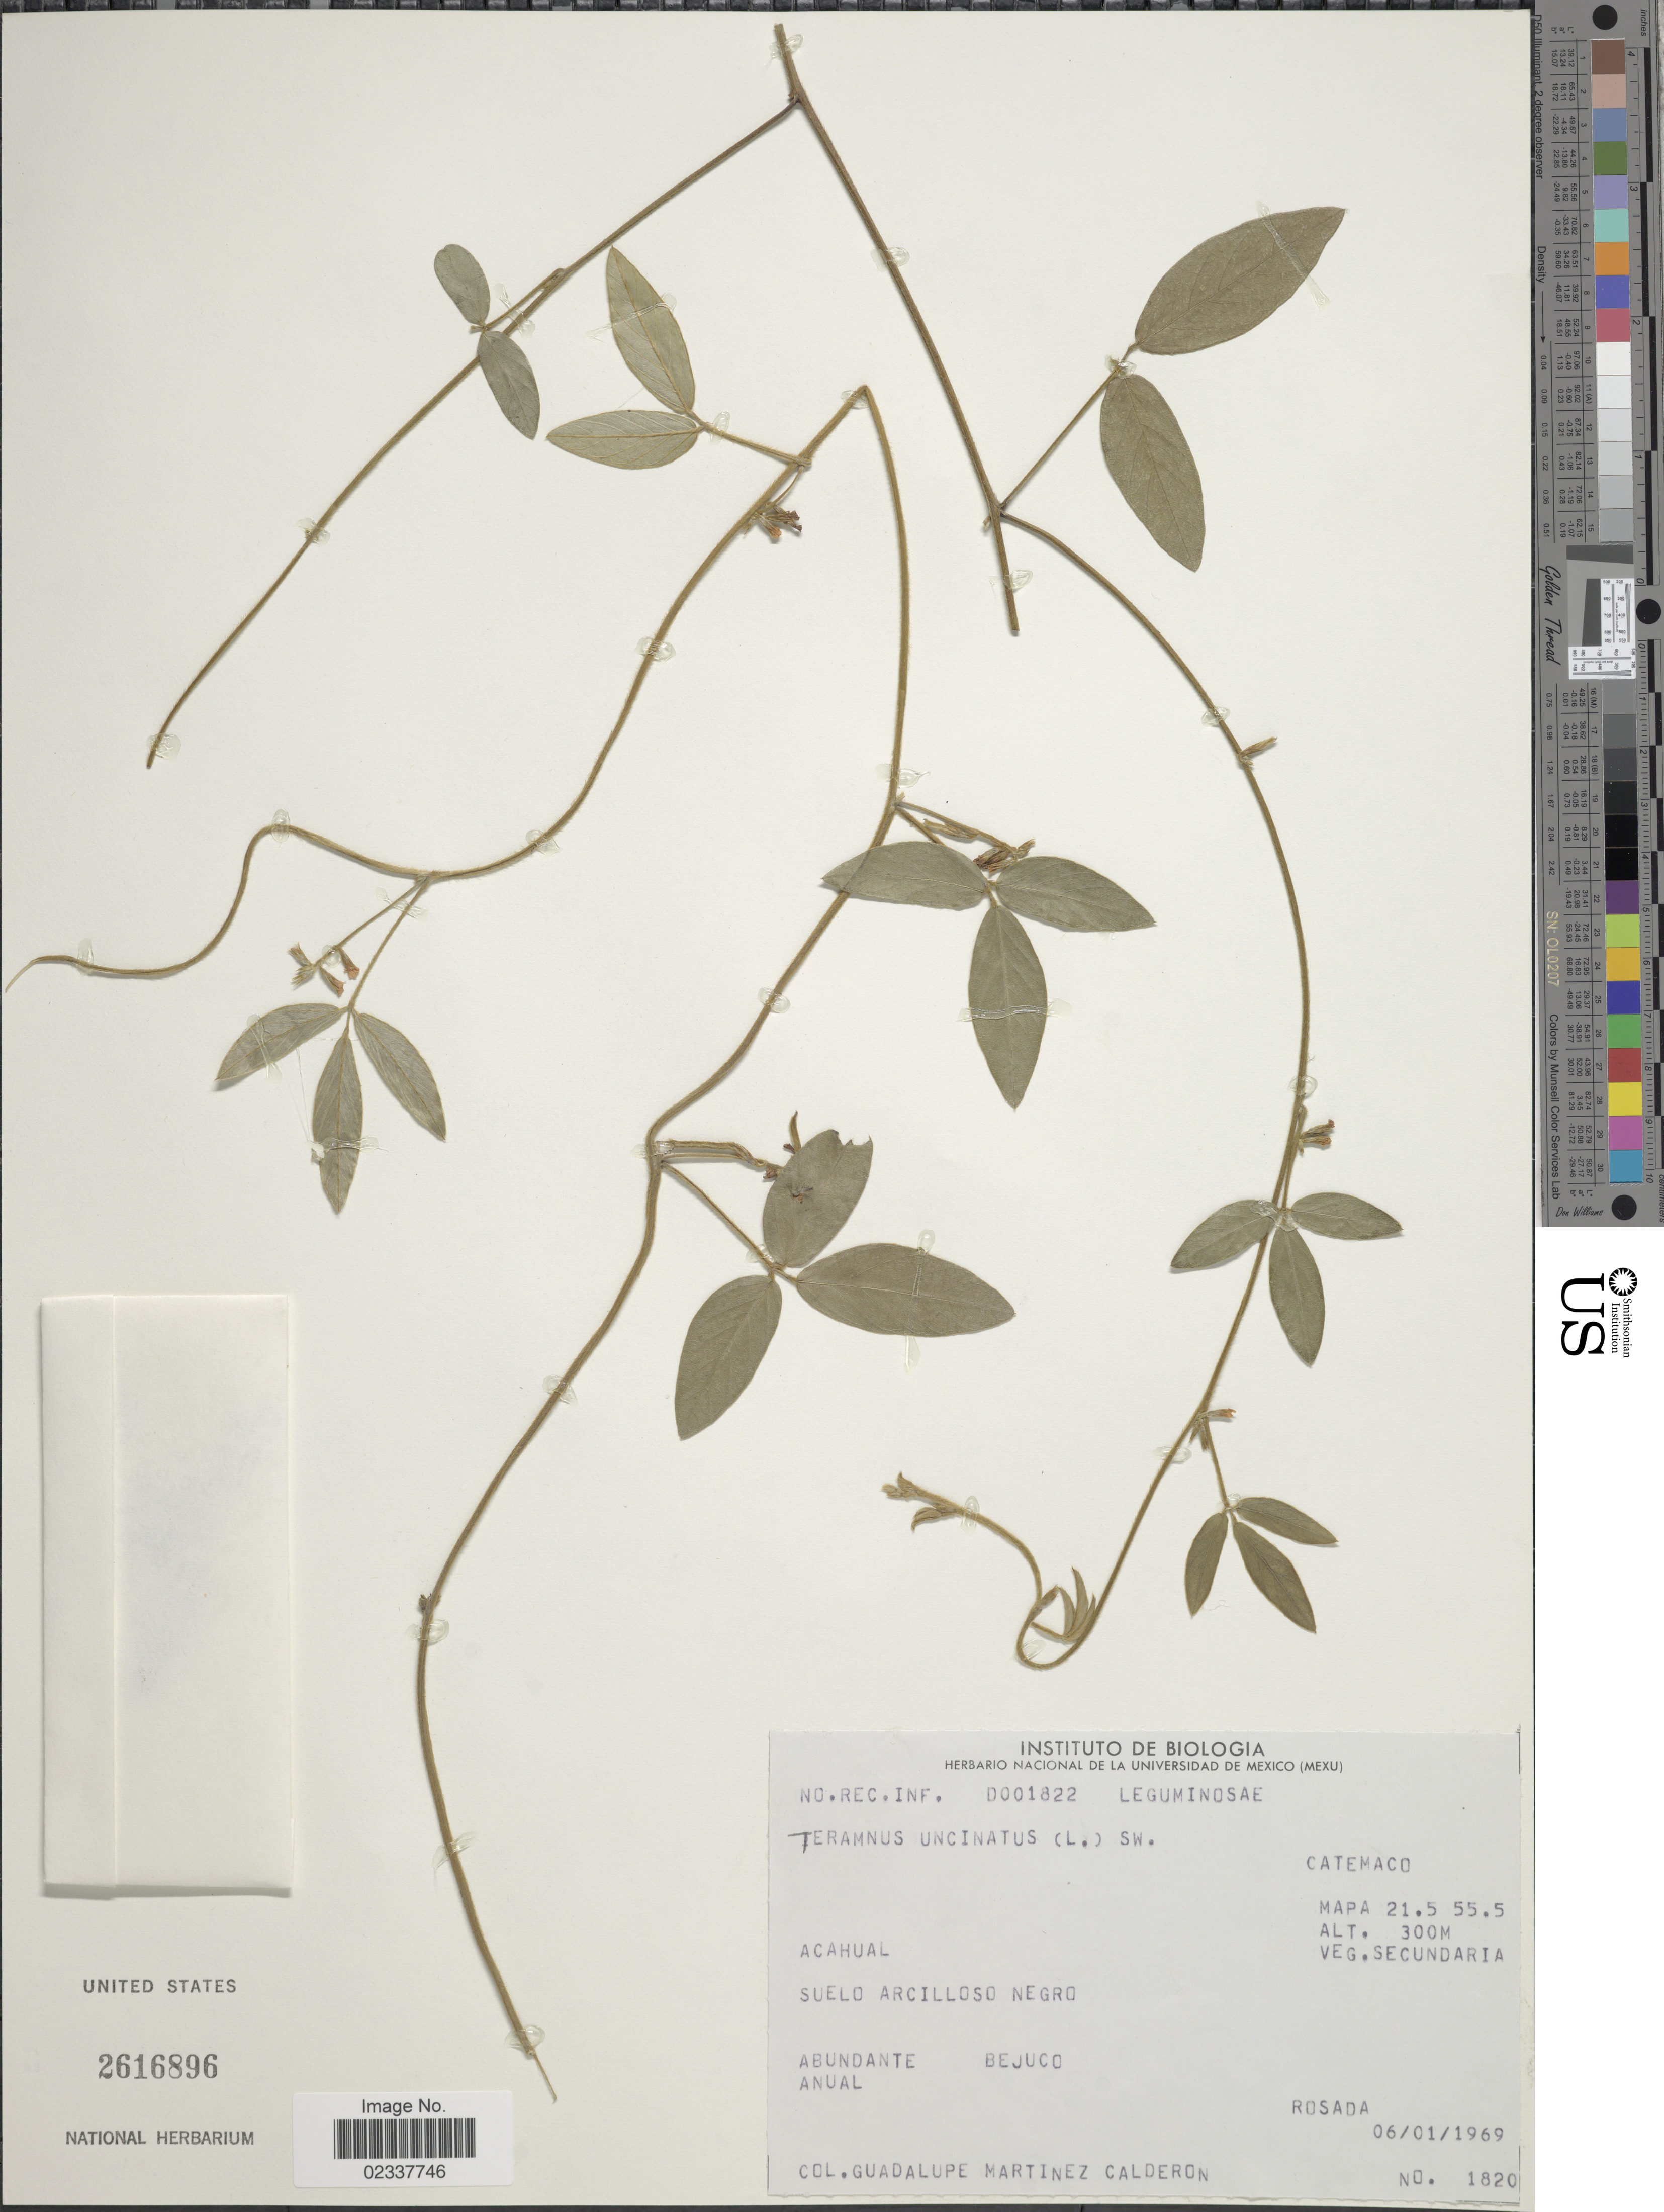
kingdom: Plantae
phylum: Tracheophyta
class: Magnoliopsida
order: Fabales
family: Fabaceae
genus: Teramnus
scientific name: Teramnus uncinatus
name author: (L.) Sw.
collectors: G. Martinez C.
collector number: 1820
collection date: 1969-01-06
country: Mexico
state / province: Veracruz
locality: Catemaco, Mapa 21.5 55.5, Acahual, Suelo Arcilloso Negro, Bejuco, Rosada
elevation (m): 300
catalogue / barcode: US 2616896